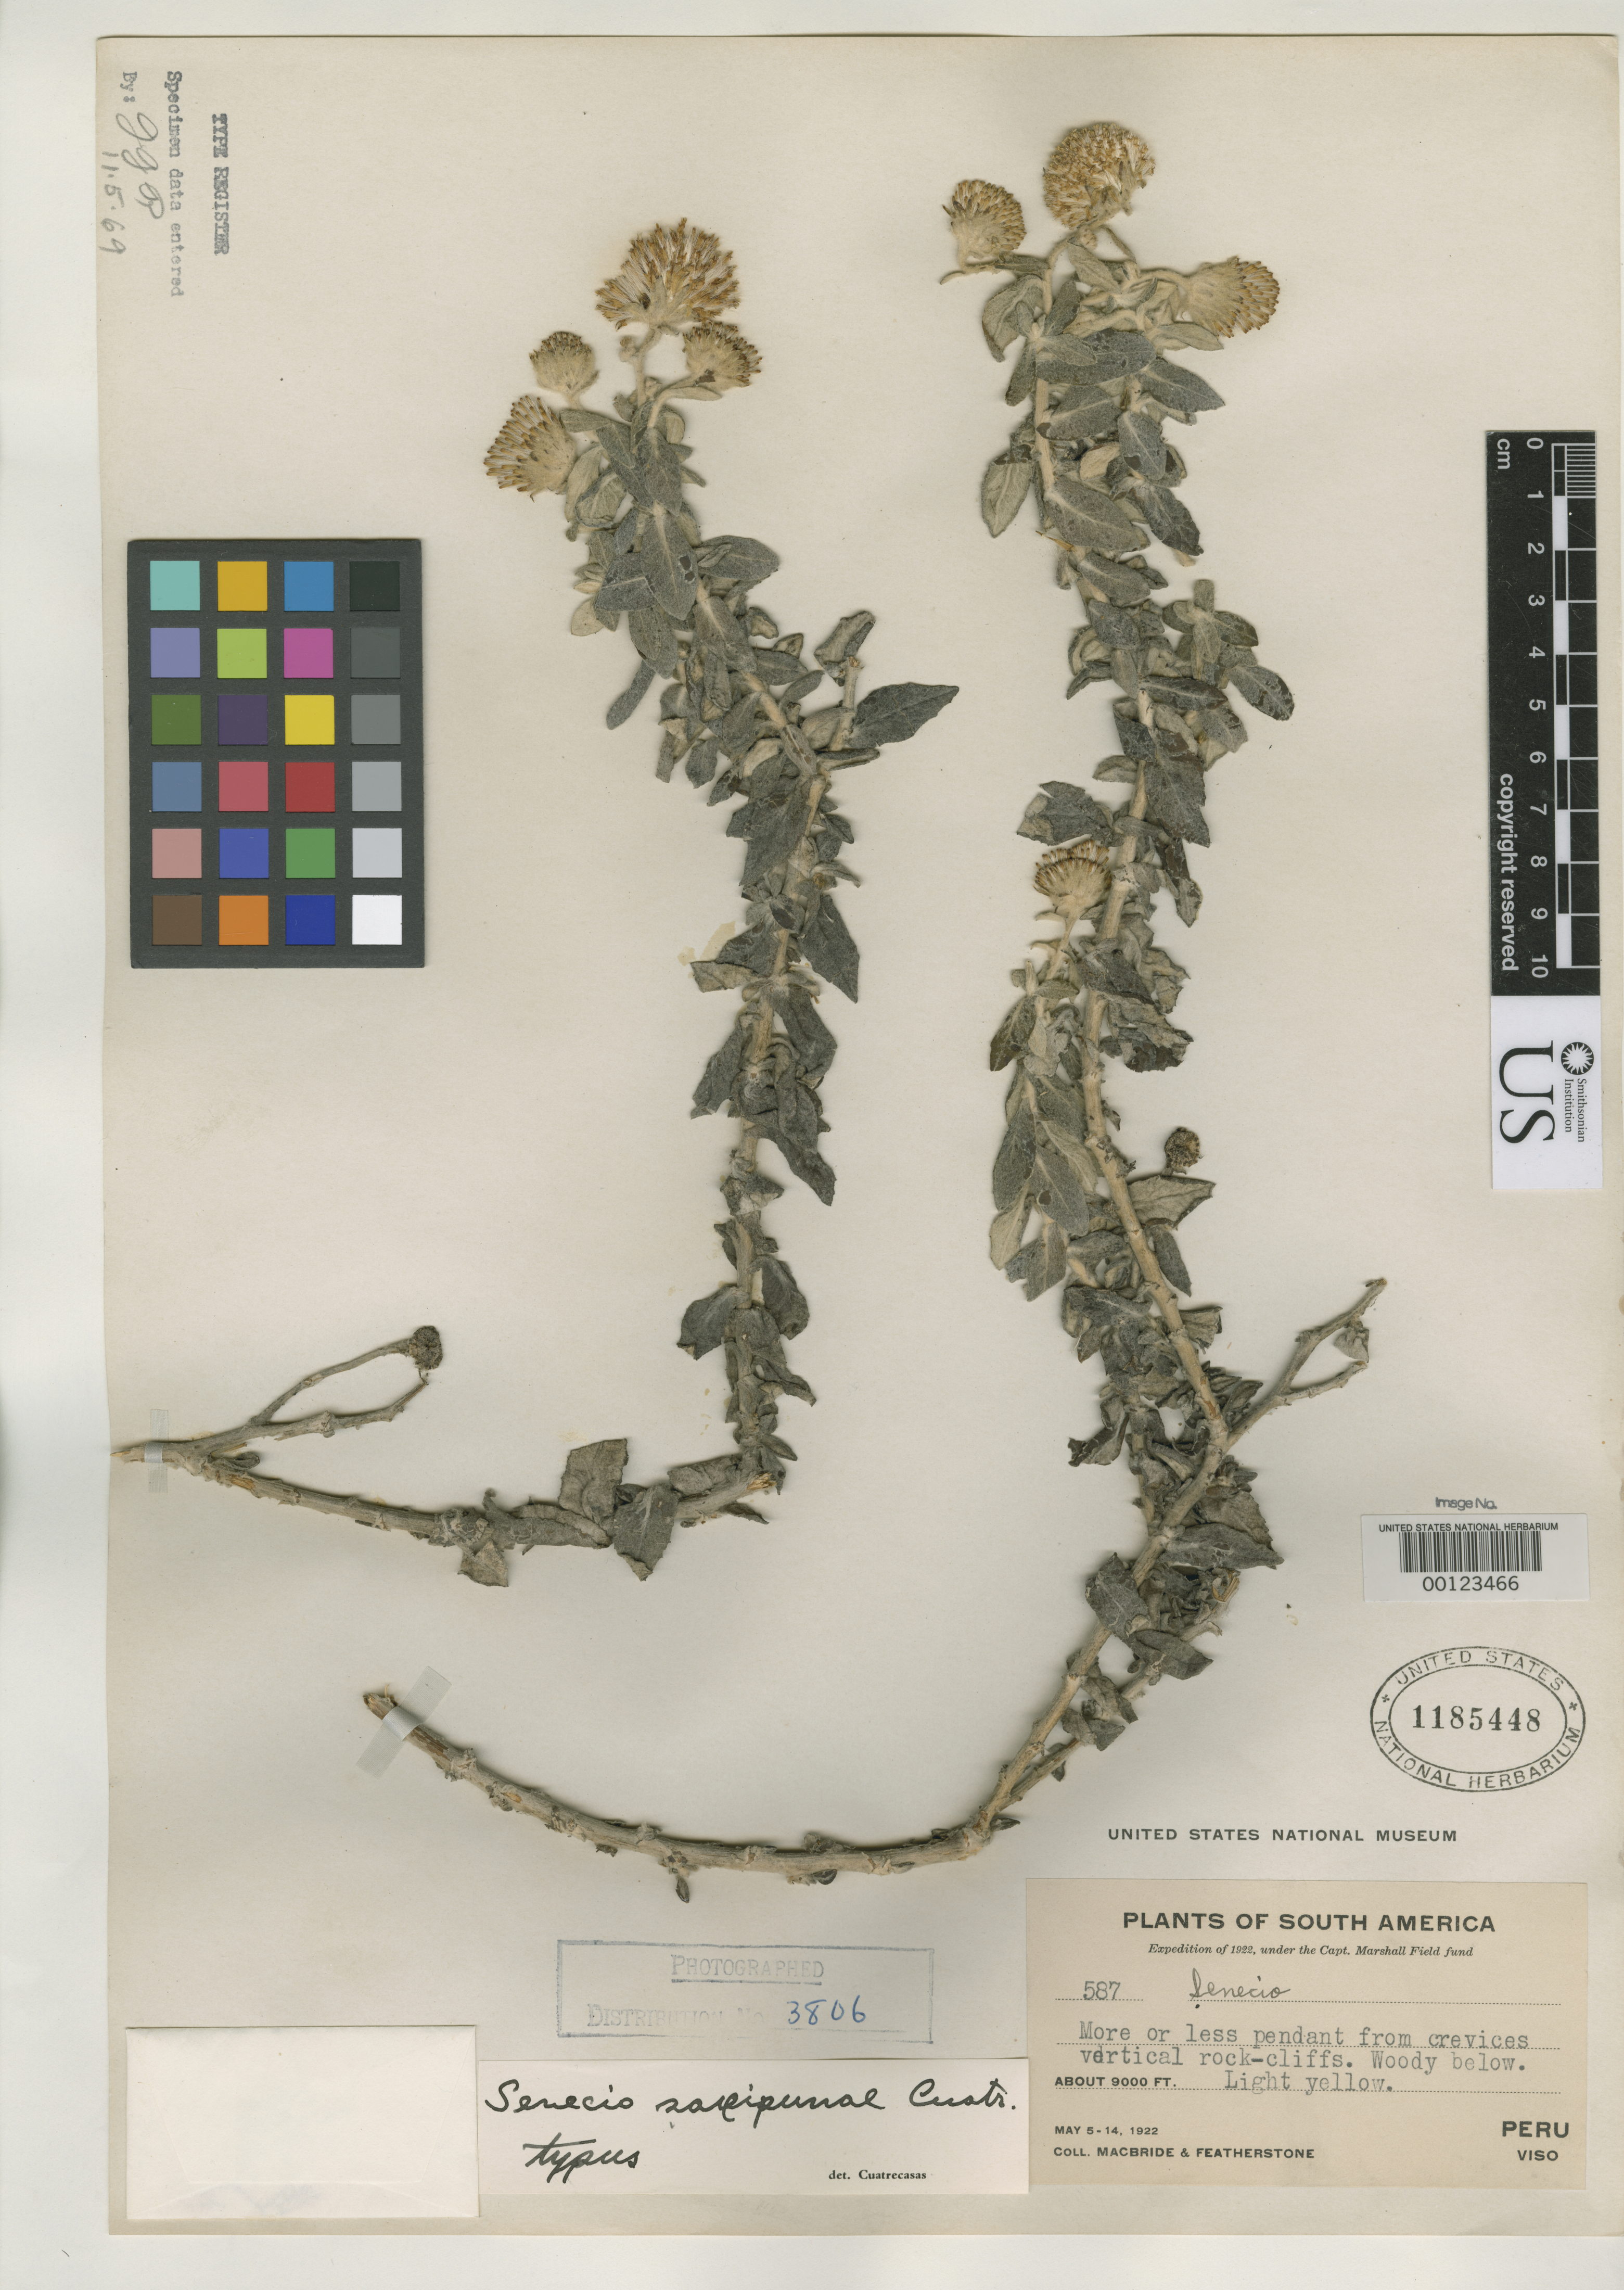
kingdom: Plantae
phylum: Tracheophyta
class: Magnoliopsida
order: Asterales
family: Asteraceae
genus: Senecio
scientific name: Senecio saxipunae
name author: Cuatrec.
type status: Holotype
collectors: J. F. Macbride & W. Featherstone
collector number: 587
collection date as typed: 05 May 1922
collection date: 1922-05-05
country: Peru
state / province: Cusco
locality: Viso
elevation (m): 2743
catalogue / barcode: US 1185448